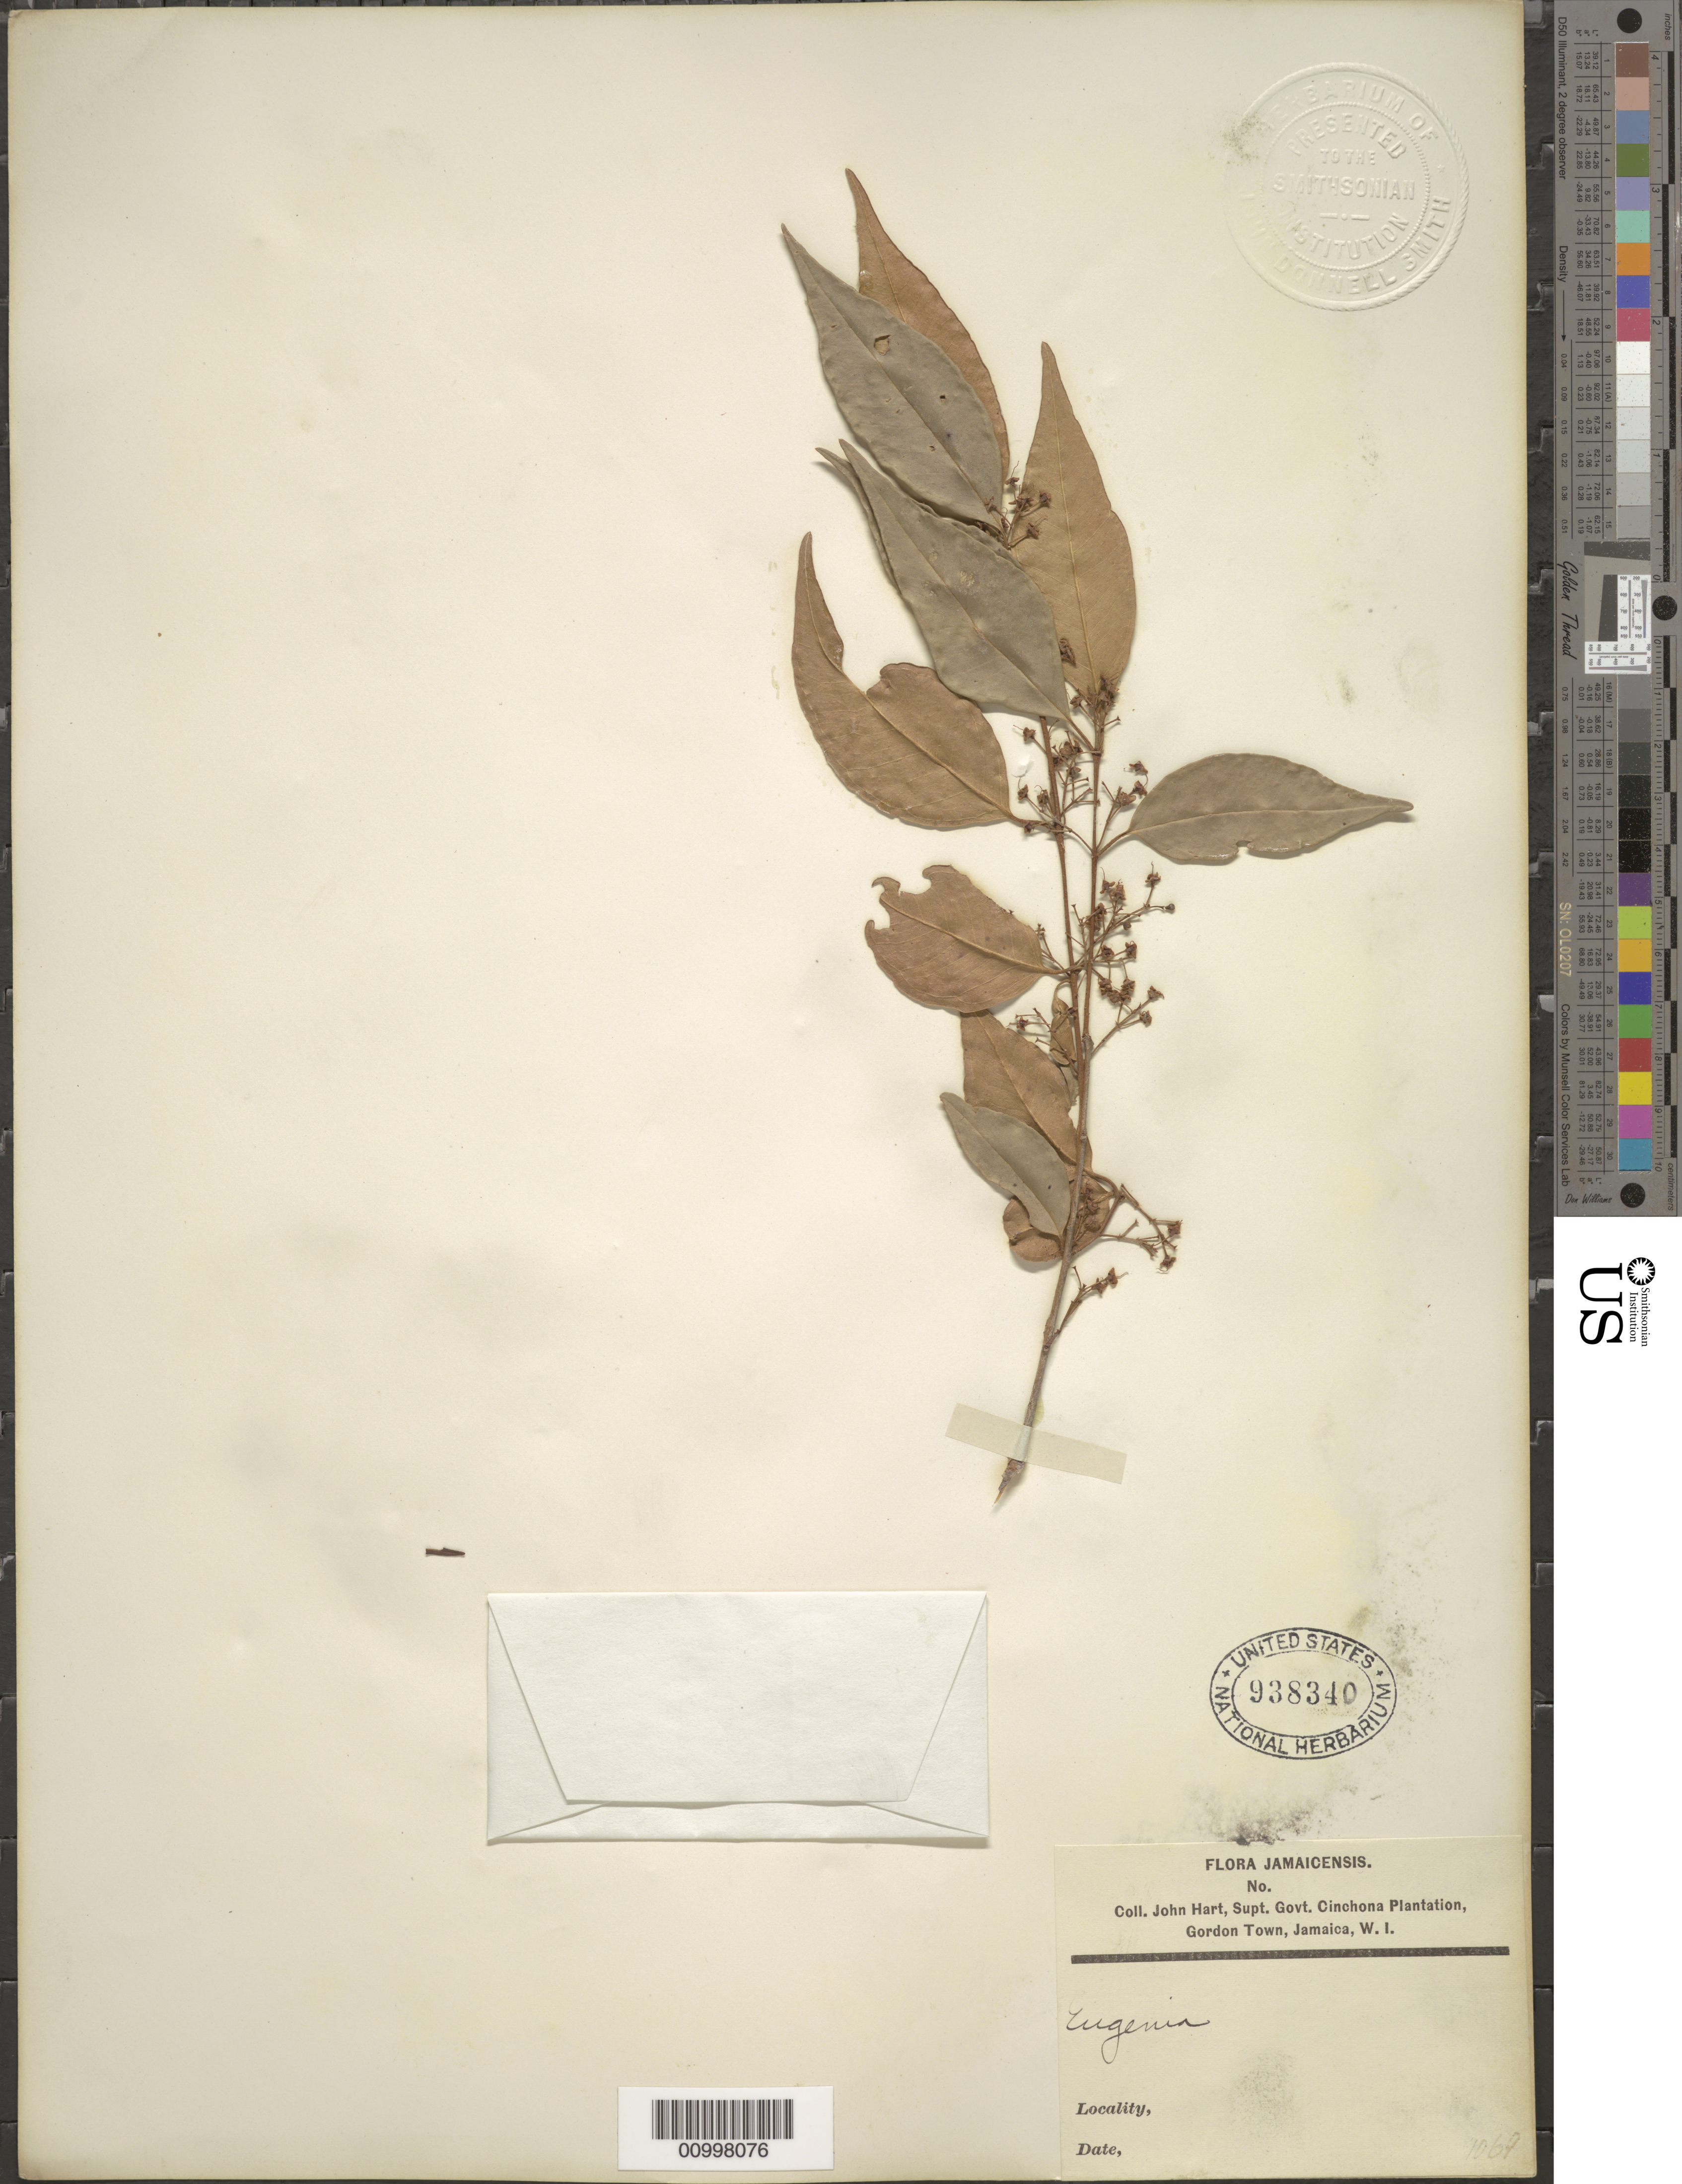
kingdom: Plantae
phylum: Tracheophyta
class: Magnoliopsida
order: Myrtales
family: Myrtaceae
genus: Eugenia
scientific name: Eugenia sp.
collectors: J. Hart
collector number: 1069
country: Jamaica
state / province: Saint Andrew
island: Jamaica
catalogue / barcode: US 938340